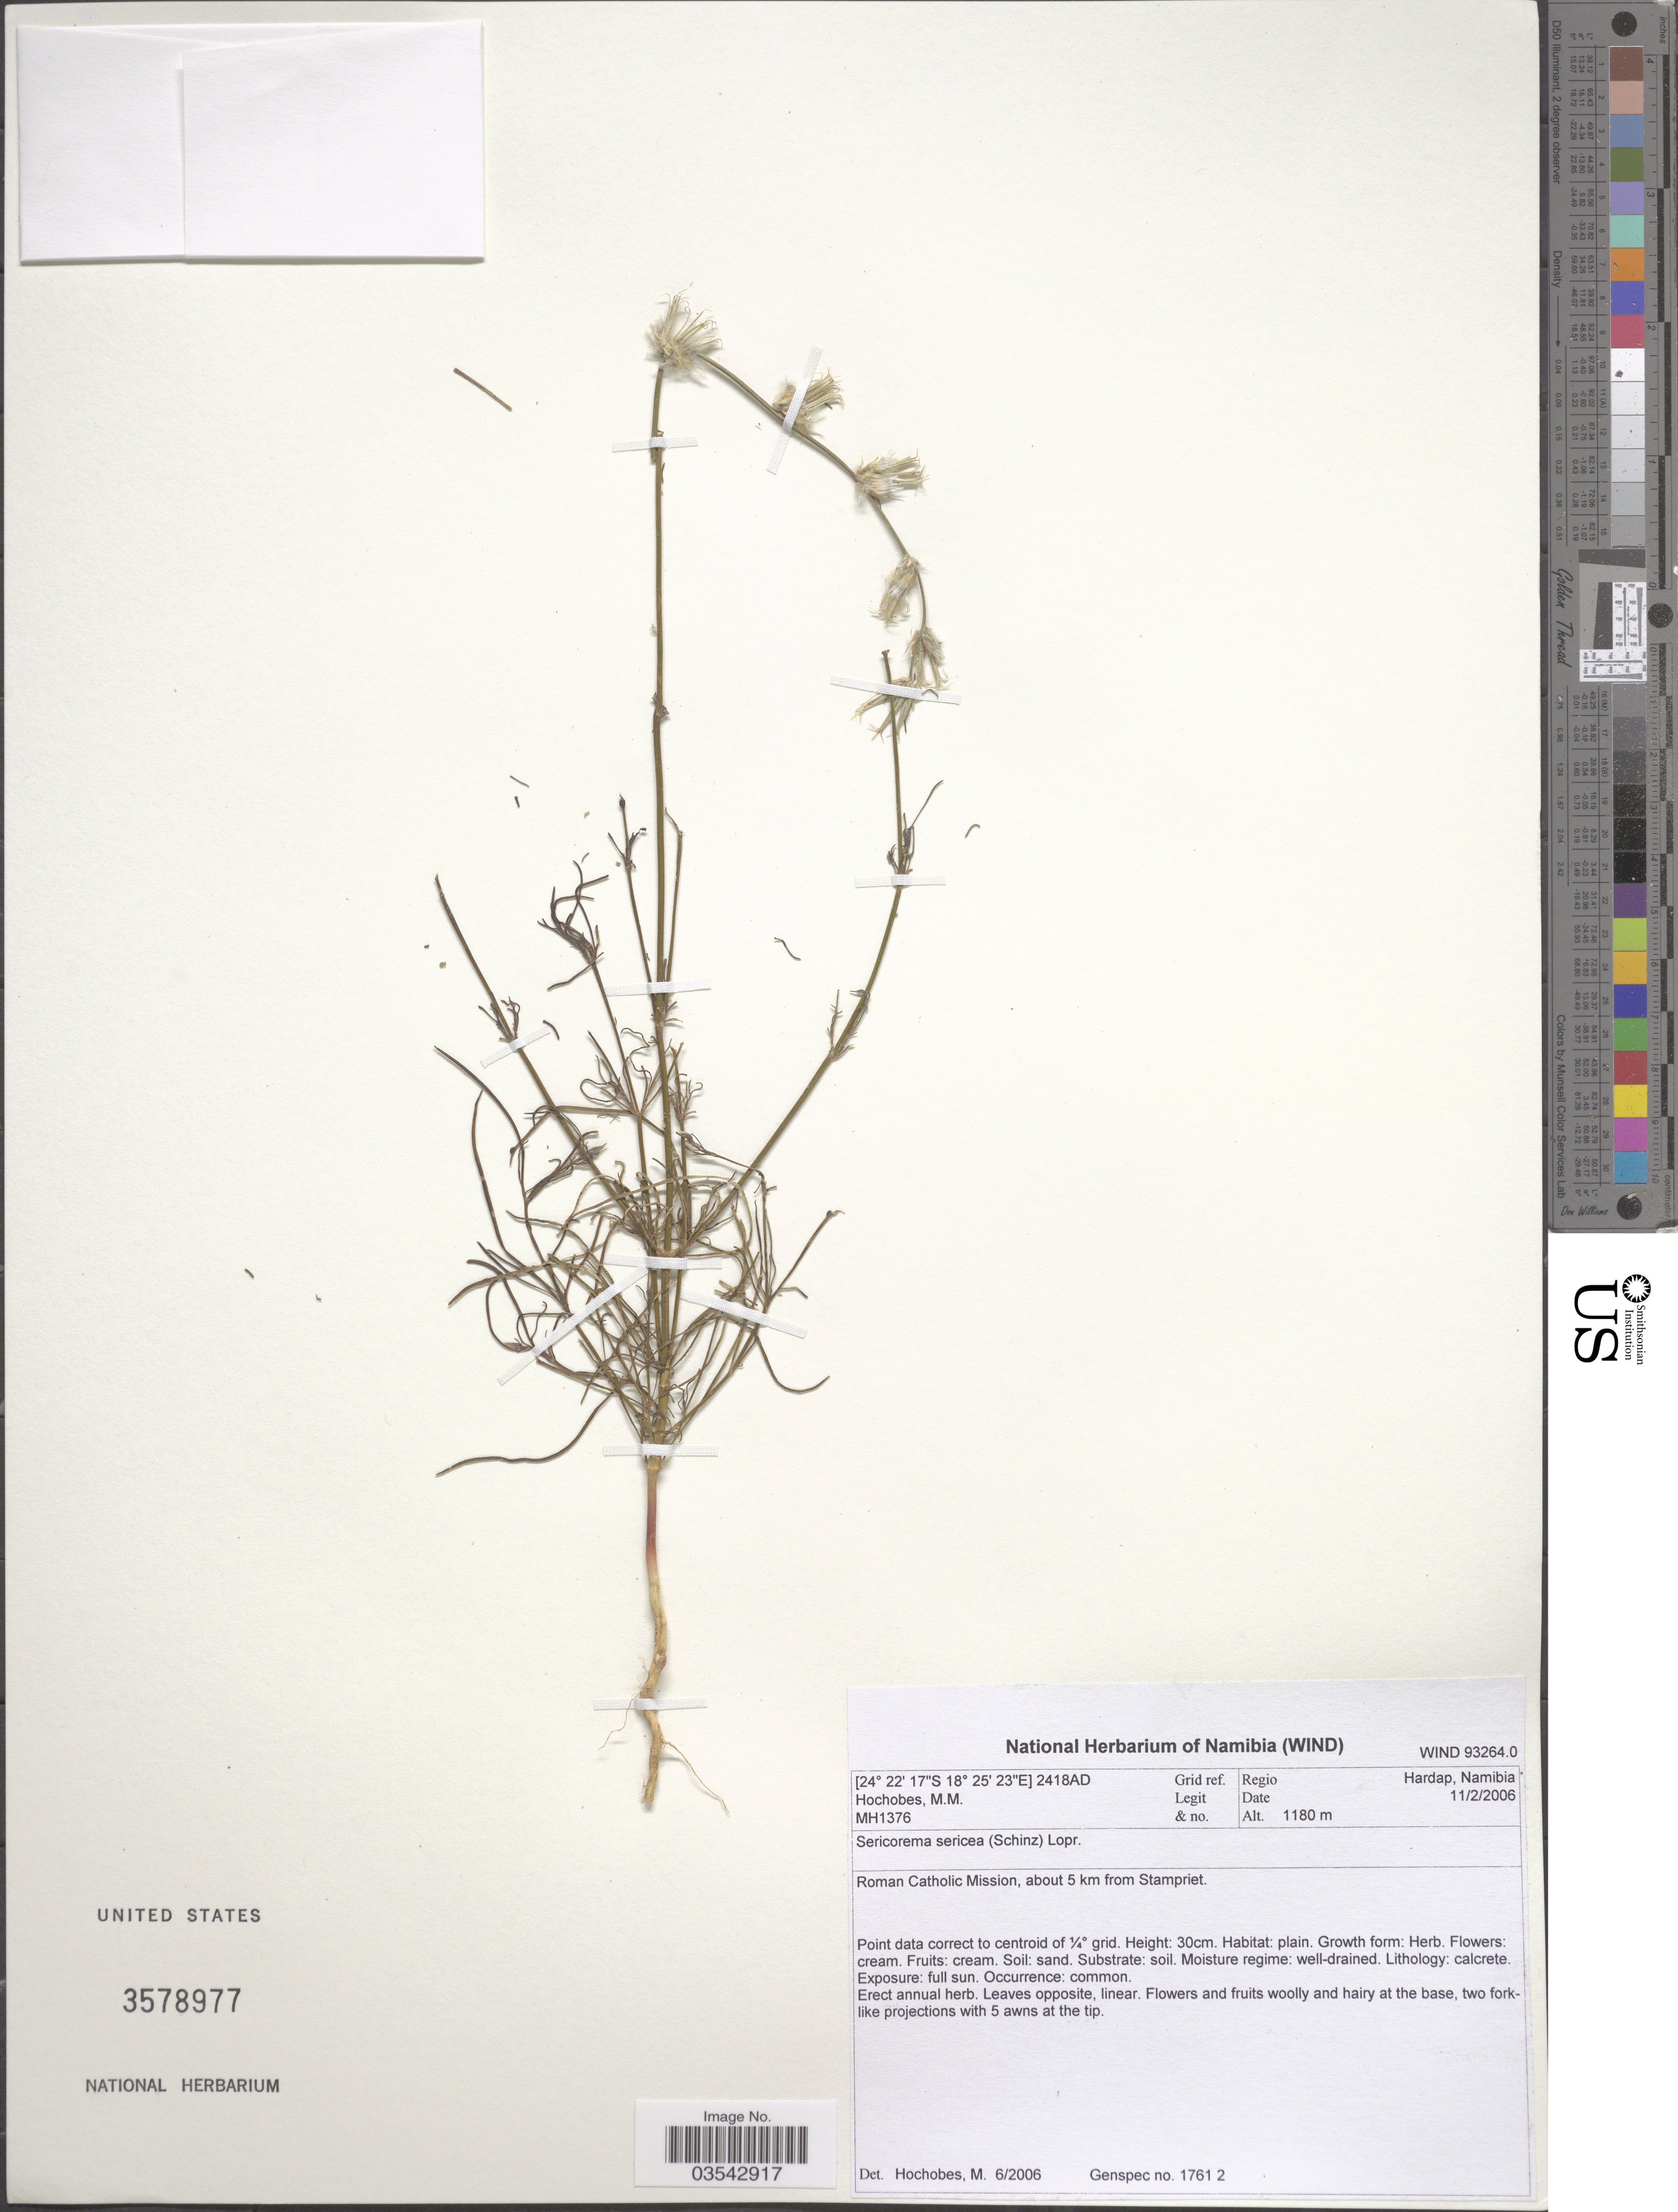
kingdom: Plantae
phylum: Tracheophyta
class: Magnoliopsida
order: Caryophyllales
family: Amaranthaceae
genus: Sericorema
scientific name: Sericorema sericea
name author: Lopr.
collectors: M. Hochobes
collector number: MH1376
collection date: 2006-02-11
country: Namibia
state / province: Hardap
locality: Grid ref. 2418AD. Regio Hardap. Roman Catholic Mission, about 5 km from Stampriet.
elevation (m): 1180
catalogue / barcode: US 3578977